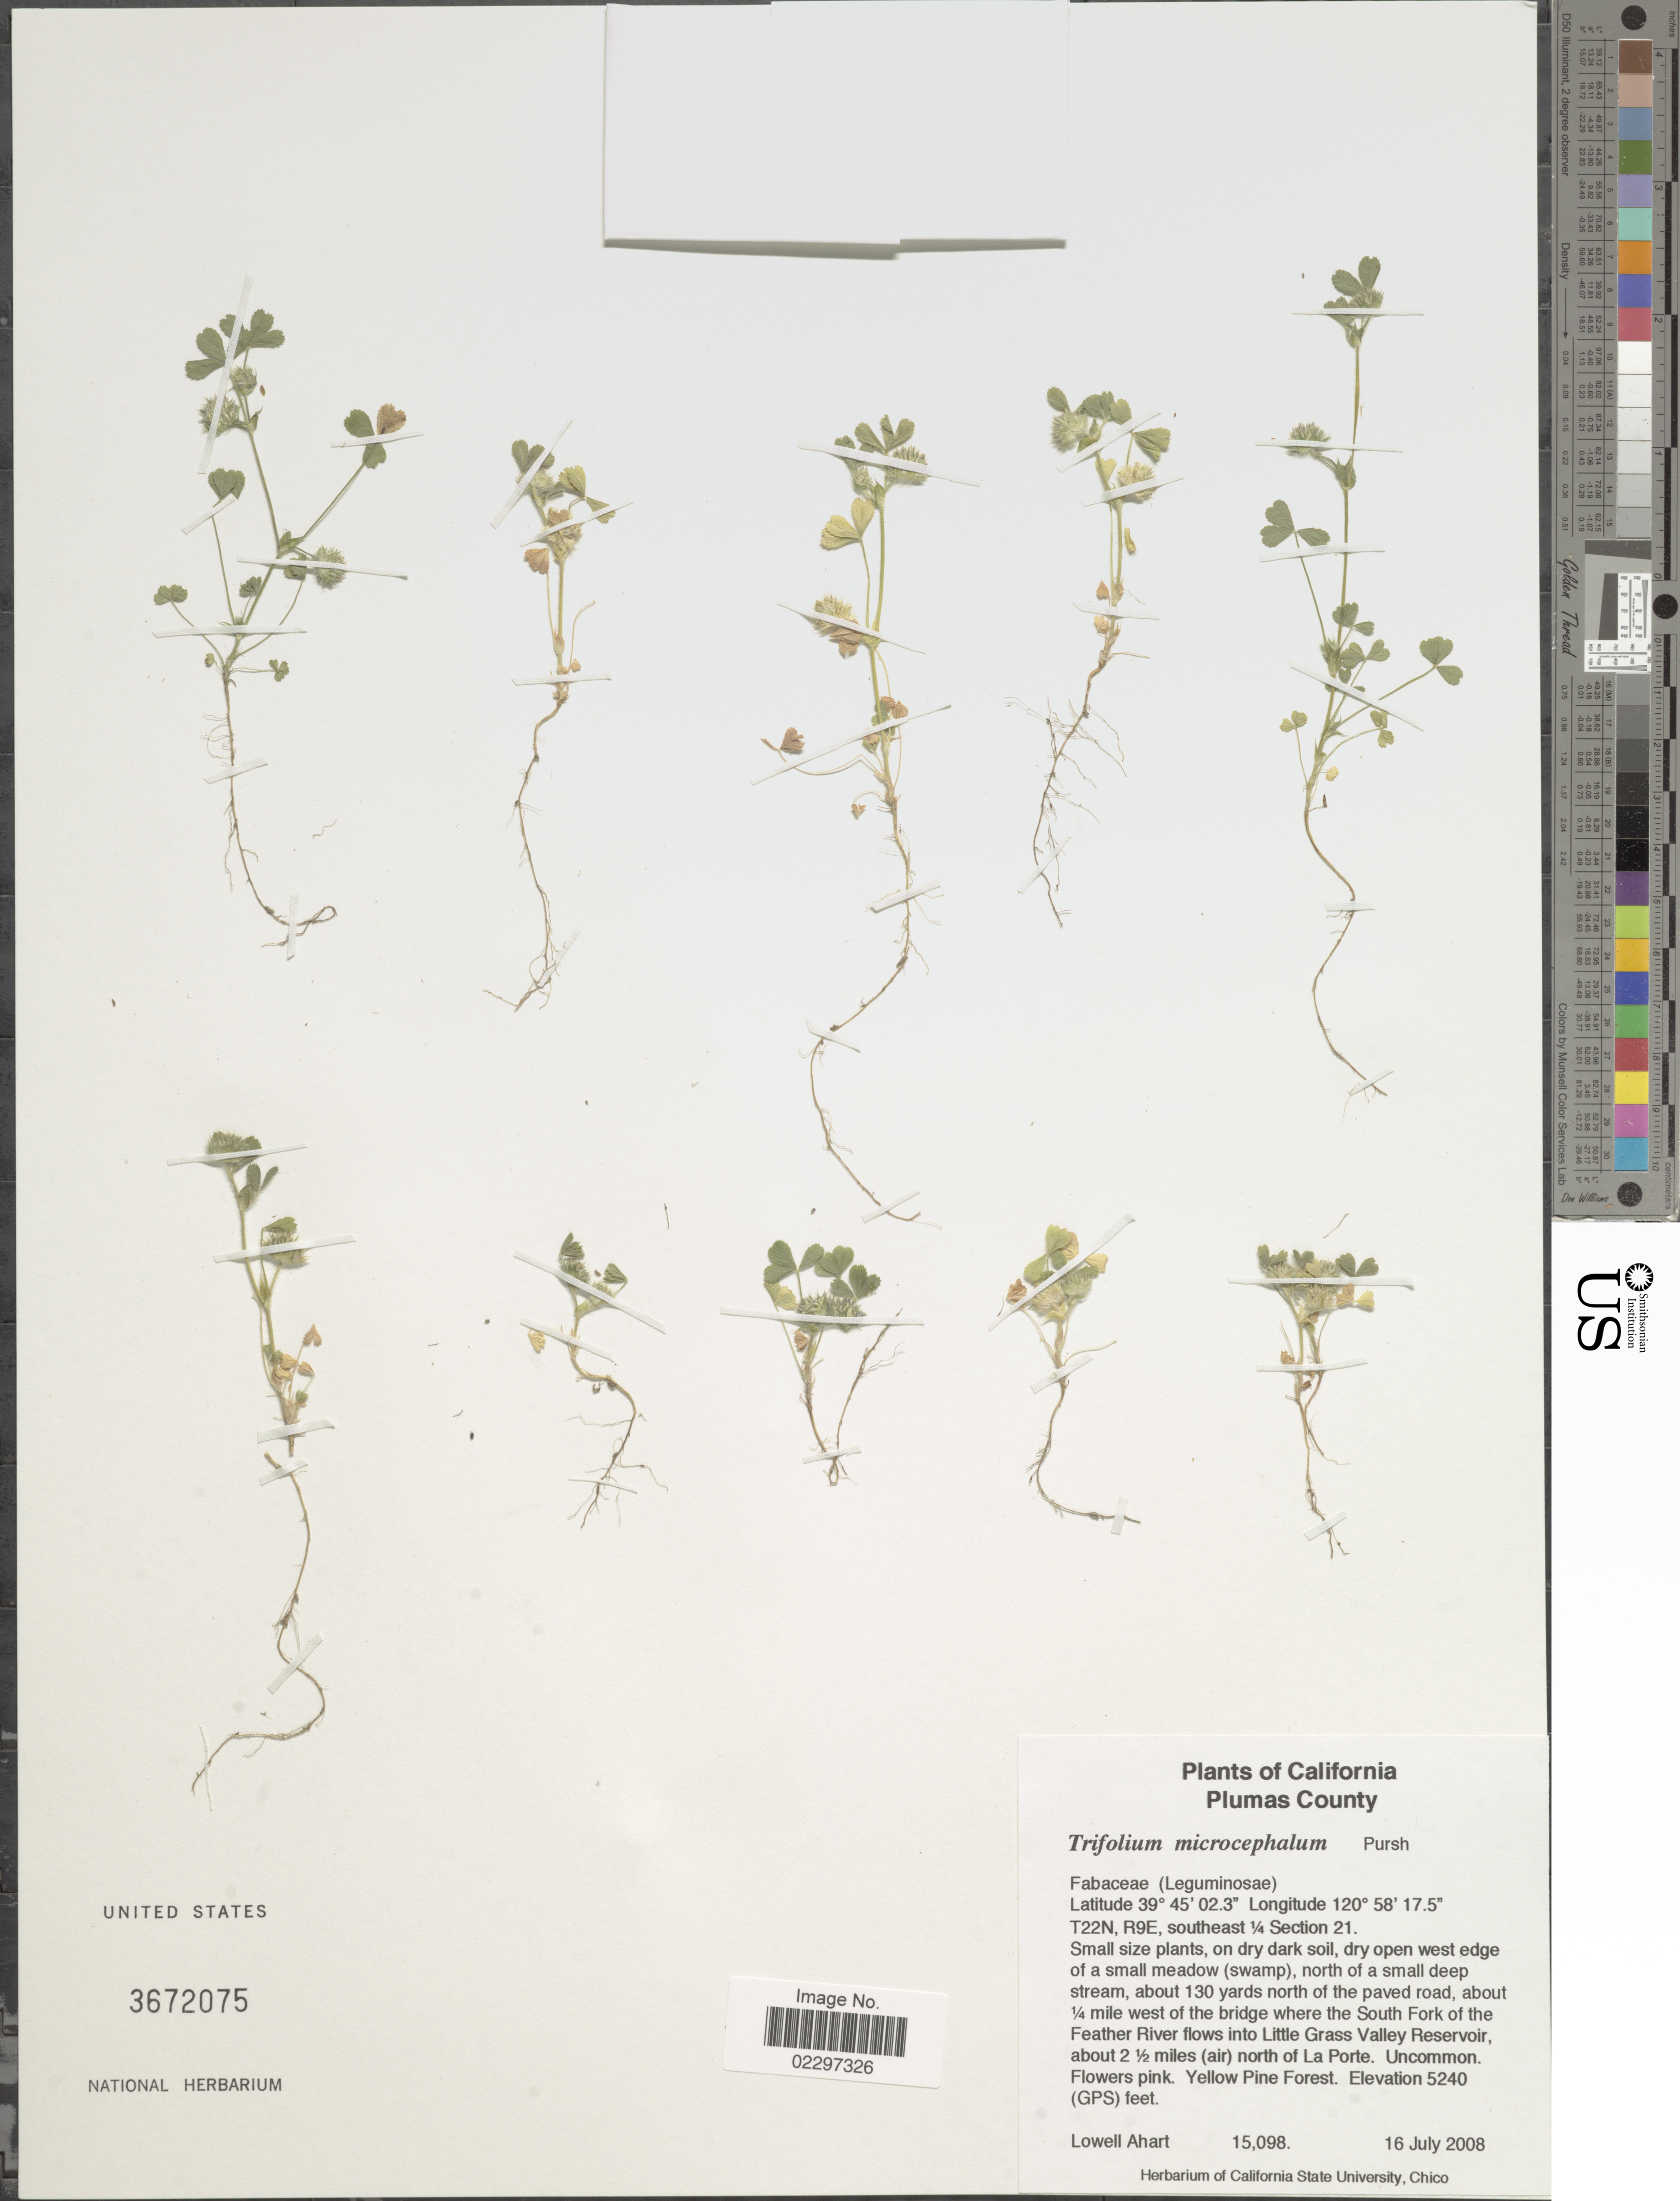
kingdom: Plantae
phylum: Tracheophyta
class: Magnoliopsida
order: Fabales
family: Fabaceae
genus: Trifolium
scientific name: Trifolium microcephalum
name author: Pursh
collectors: L. Ahart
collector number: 15098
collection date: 2008-07-16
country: United States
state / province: California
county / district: Plumas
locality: Plumas County. T22N, R9E, southeast ¼ Section 21.About 130 yards north of the paved road, about ¼ mile west of the bridge where the South Fork of the Feather River flows into Little Grass Valley Reservoir, about 2½ miles (air) north of La Porte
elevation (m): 1597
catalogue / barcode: US 3672075